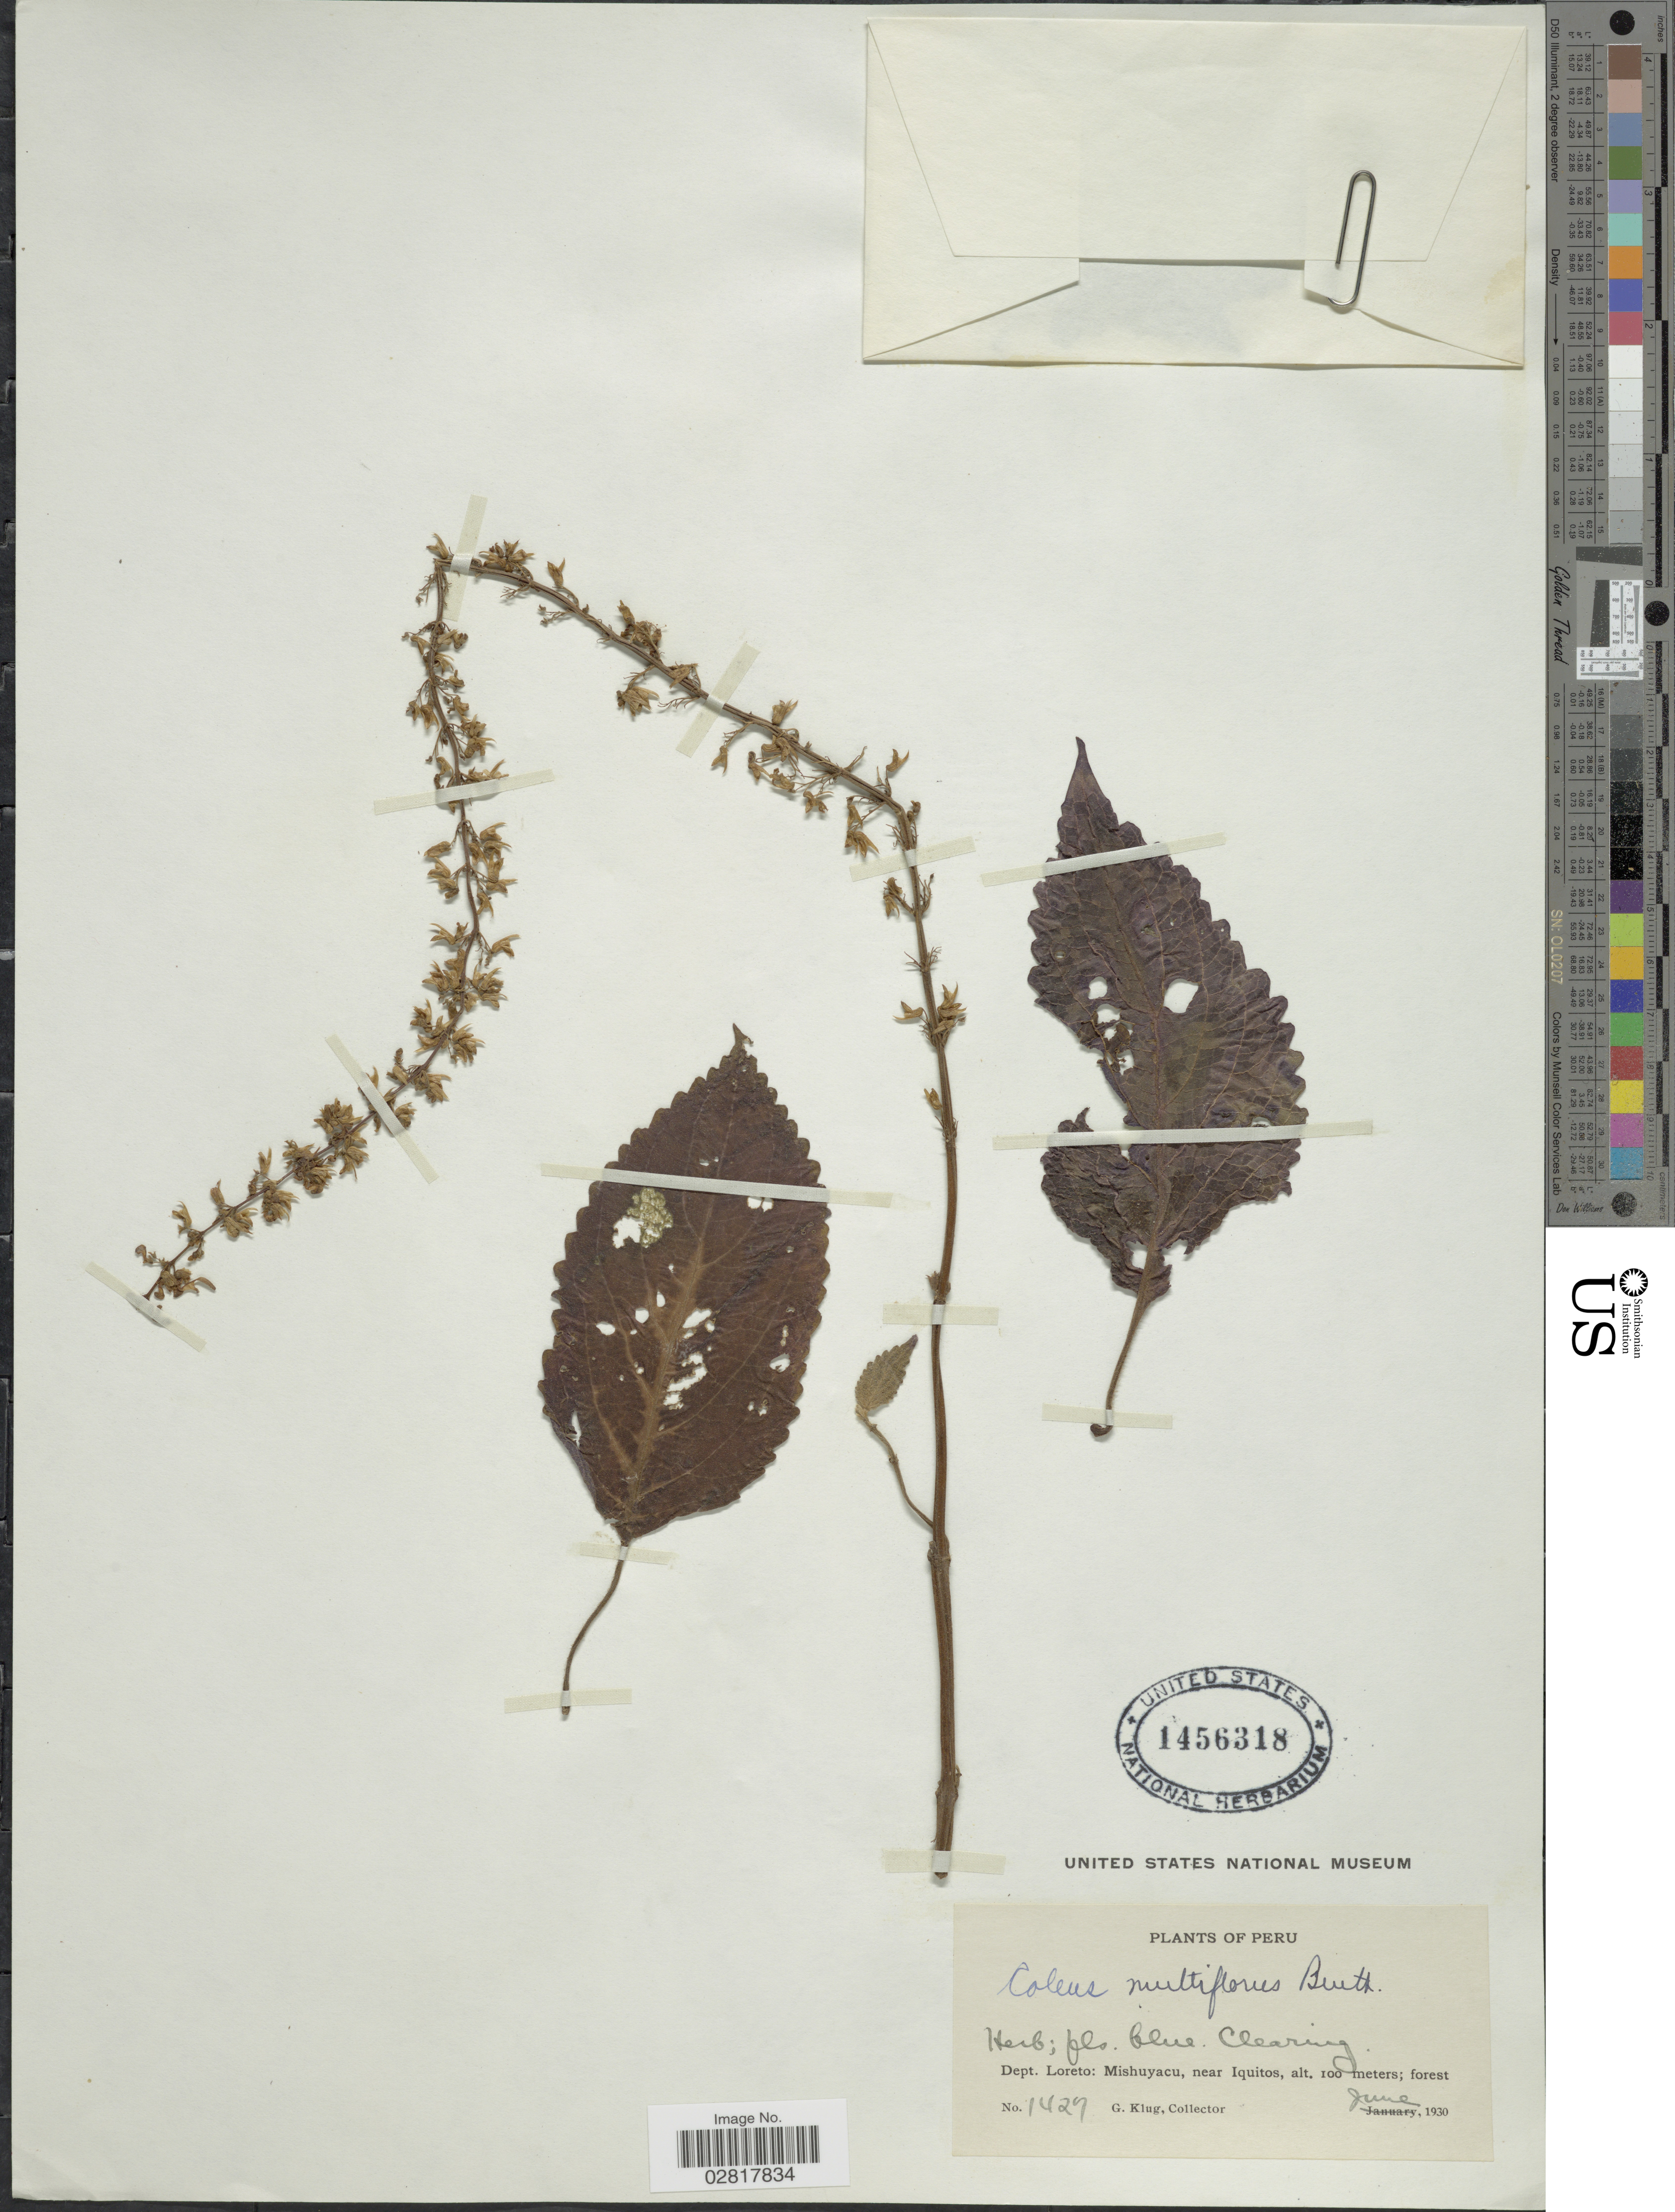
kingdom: Plantae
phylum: Tracheophyta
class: Magnoliopsida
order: Lamiales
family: Lamiaceae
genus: Plectranthus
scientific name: Plectranthus scutellarioides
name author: (L.) R. Br.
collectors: G. Klug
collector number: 1427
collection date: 1930-06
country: Peru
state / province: Loreto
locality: Dept. Loreto: Mishuyacu, near Iquitos.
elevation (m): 100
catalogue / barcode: US 1456318